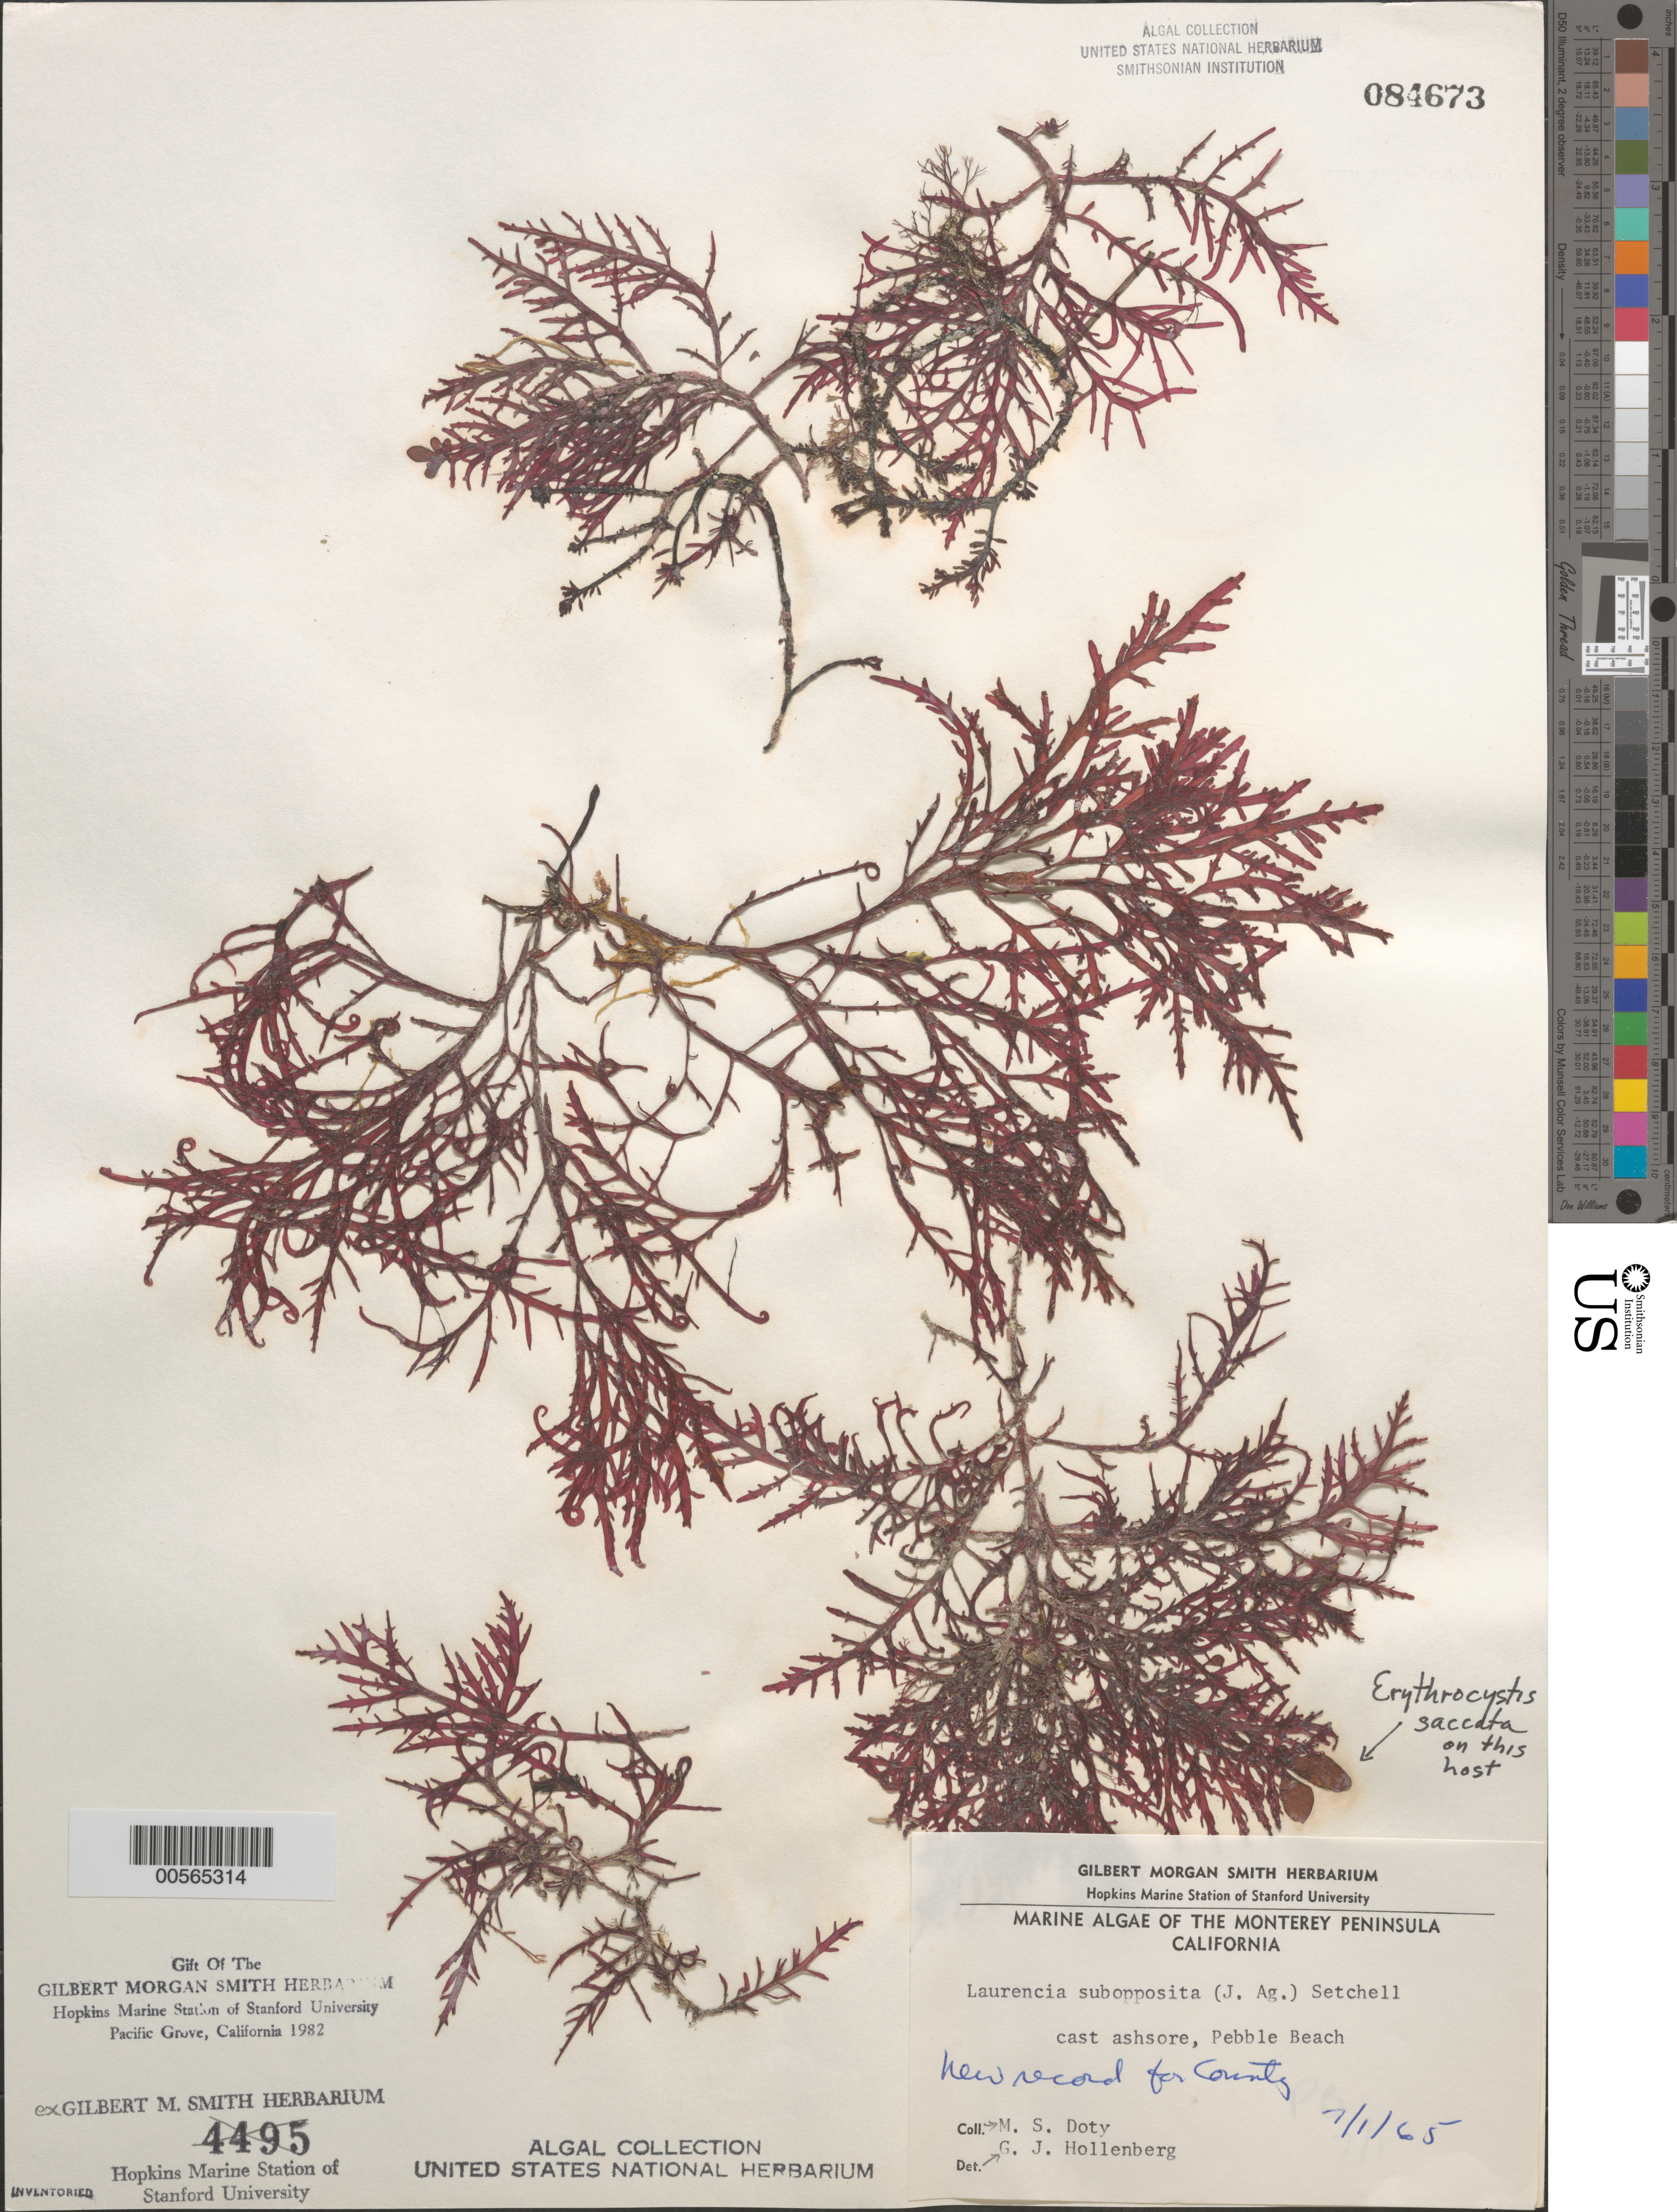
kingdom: Plantae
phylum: Rhodophyta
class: Florideophyceae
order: Ceramiales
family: Rhodomelaceae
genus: Laurencia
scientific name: Laurencia subopposita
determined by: Hollenberg, George J.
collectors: M. S. Doty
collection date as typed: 01 Jul 1965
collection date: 1965-07-01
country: United States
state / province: California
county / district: Monterey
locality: Pebble Beach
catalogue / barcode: US 84673